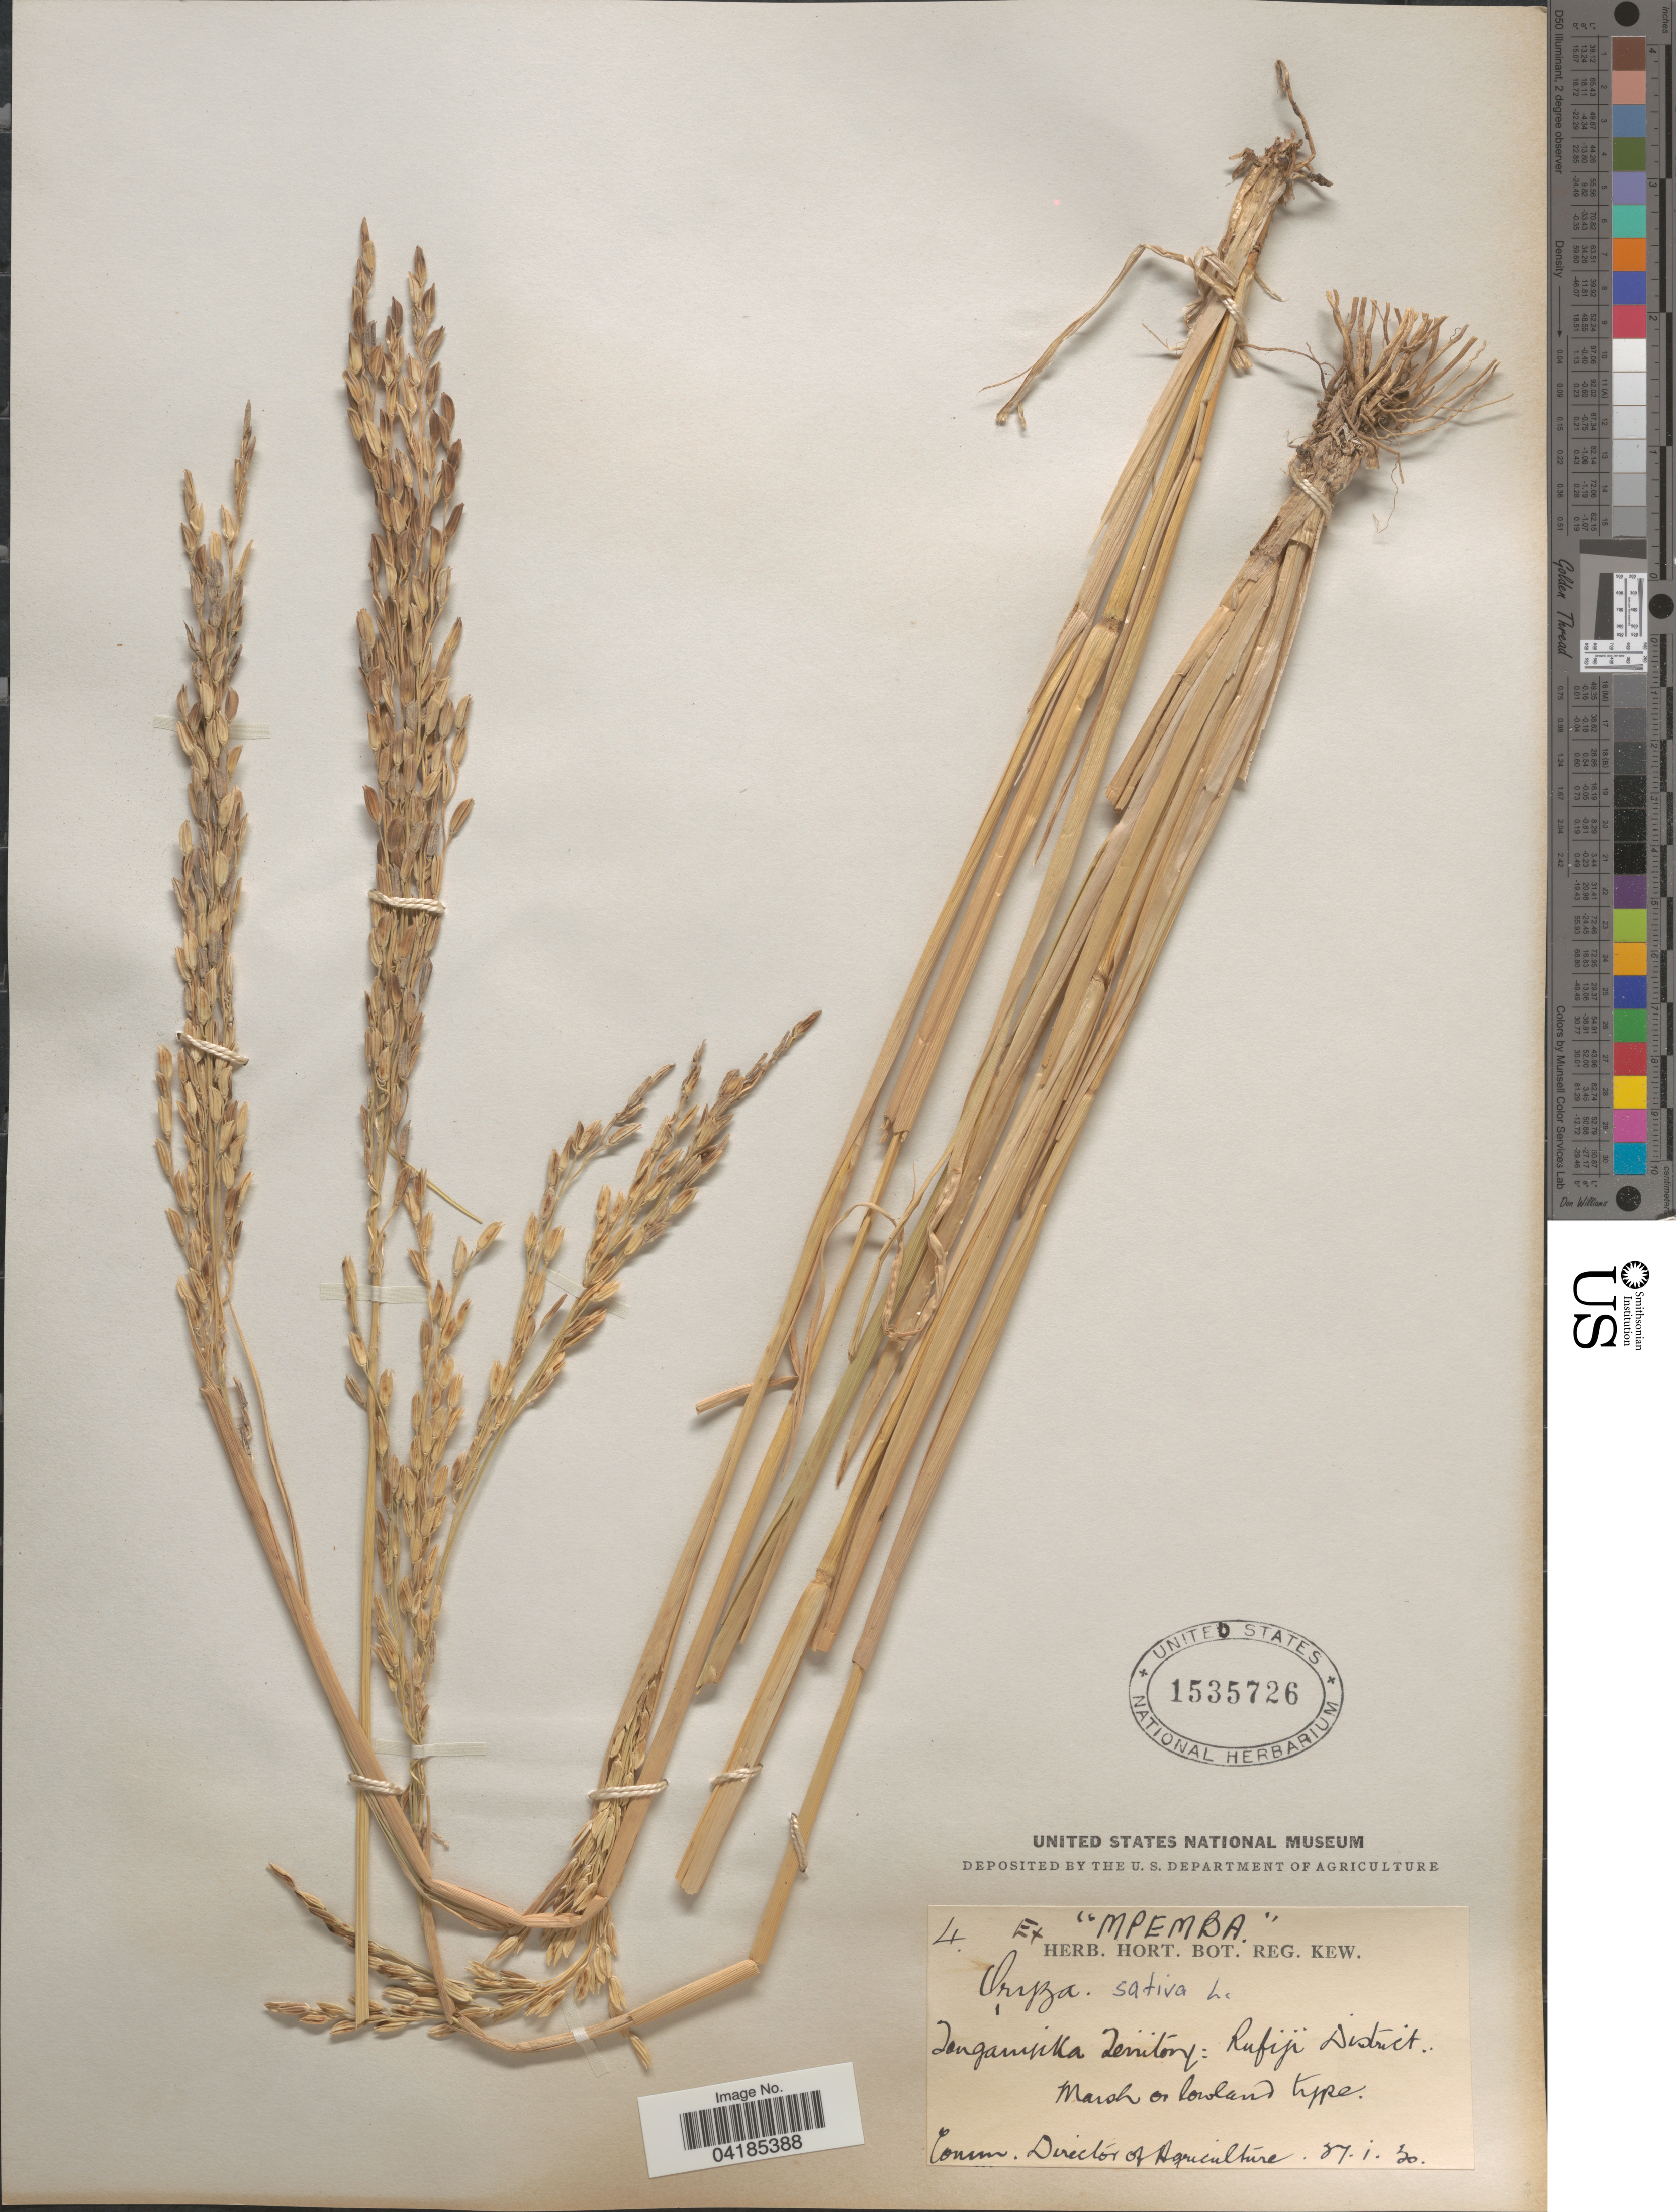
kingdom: Plantae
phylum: Tracheophyta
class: Liliopsida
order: Poales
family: Poaceae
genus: Oryza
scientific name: Oryza sativa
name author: L.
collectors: ex herb. Hort. Reg. Kew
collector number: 4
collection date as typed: Transcribed d/m/y: 27/1/30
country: Tanzania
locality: Tanganyika Territory: Rufiji District.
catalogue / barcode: US 1535726